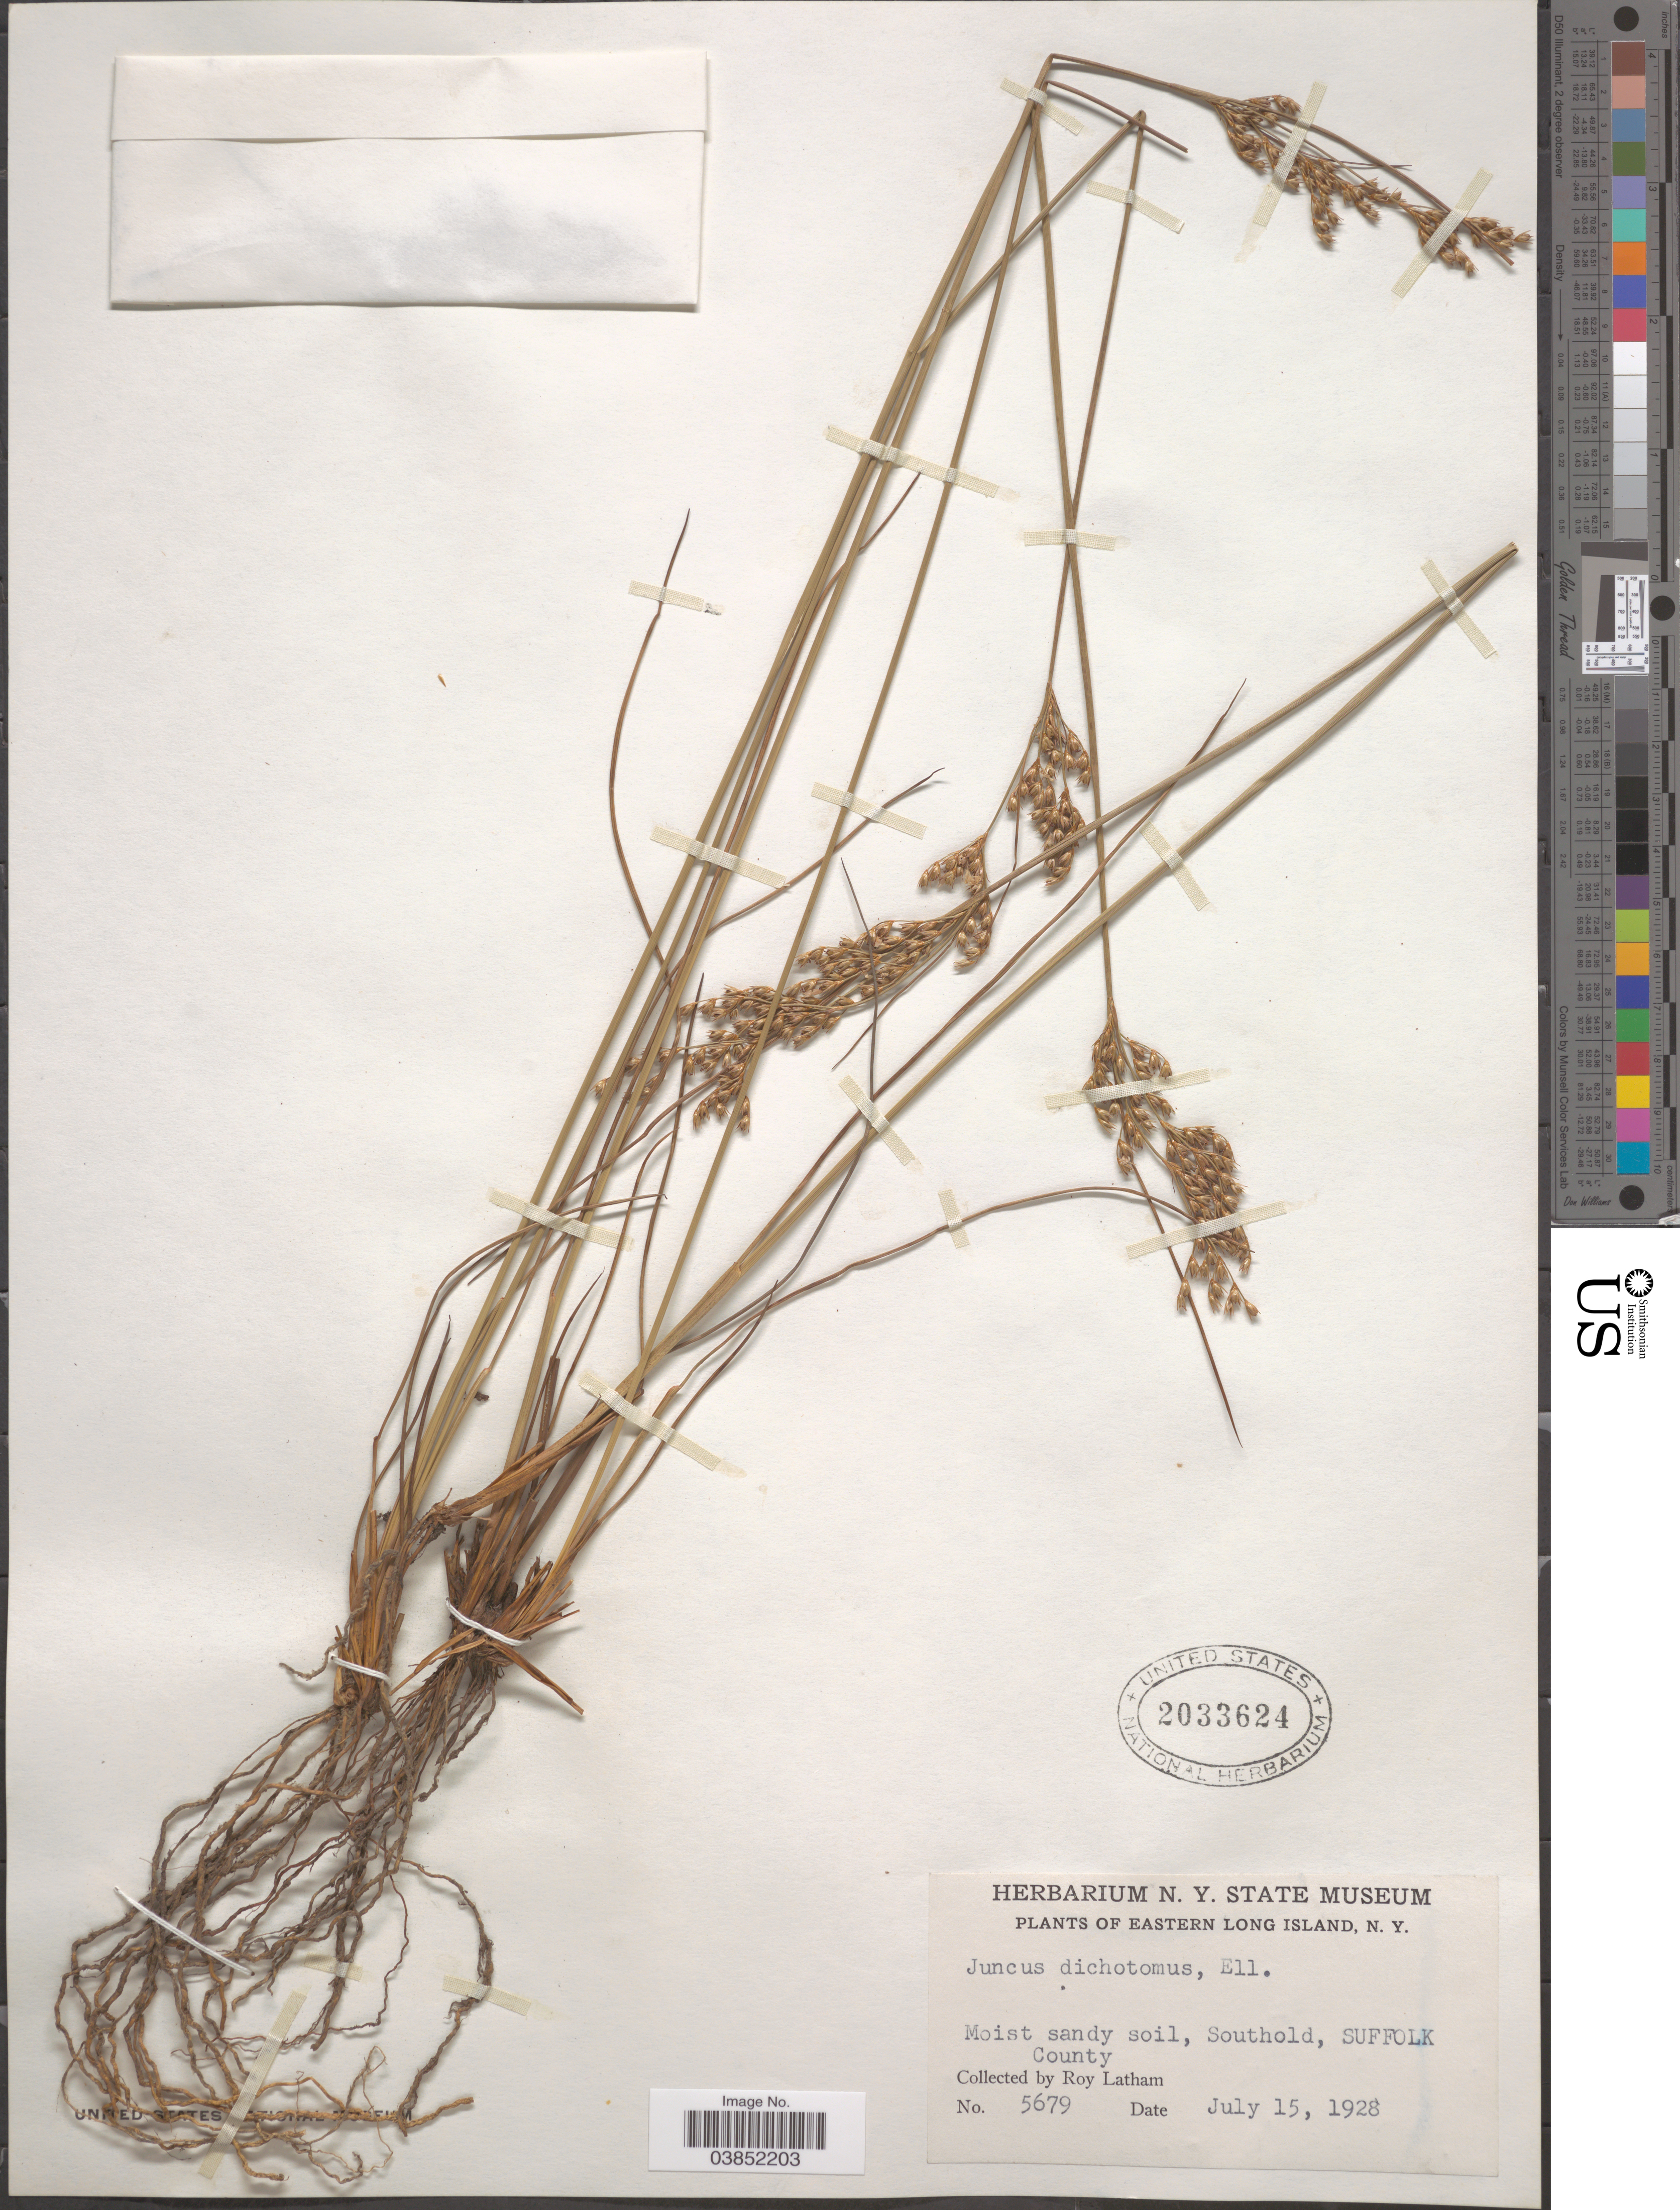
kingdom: Plantae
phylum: Tracheophyta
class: Liliopsida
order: Poales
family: Juncaceae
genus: Juncus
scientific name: Juncus dichotomus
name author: Elliott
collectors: R. Latham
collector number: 5679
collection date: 1928-07-15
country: United States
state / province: New York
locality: Eastern Long Island. Moist sandy soil, Southold, Suffolk County.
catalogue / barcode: US 2033624